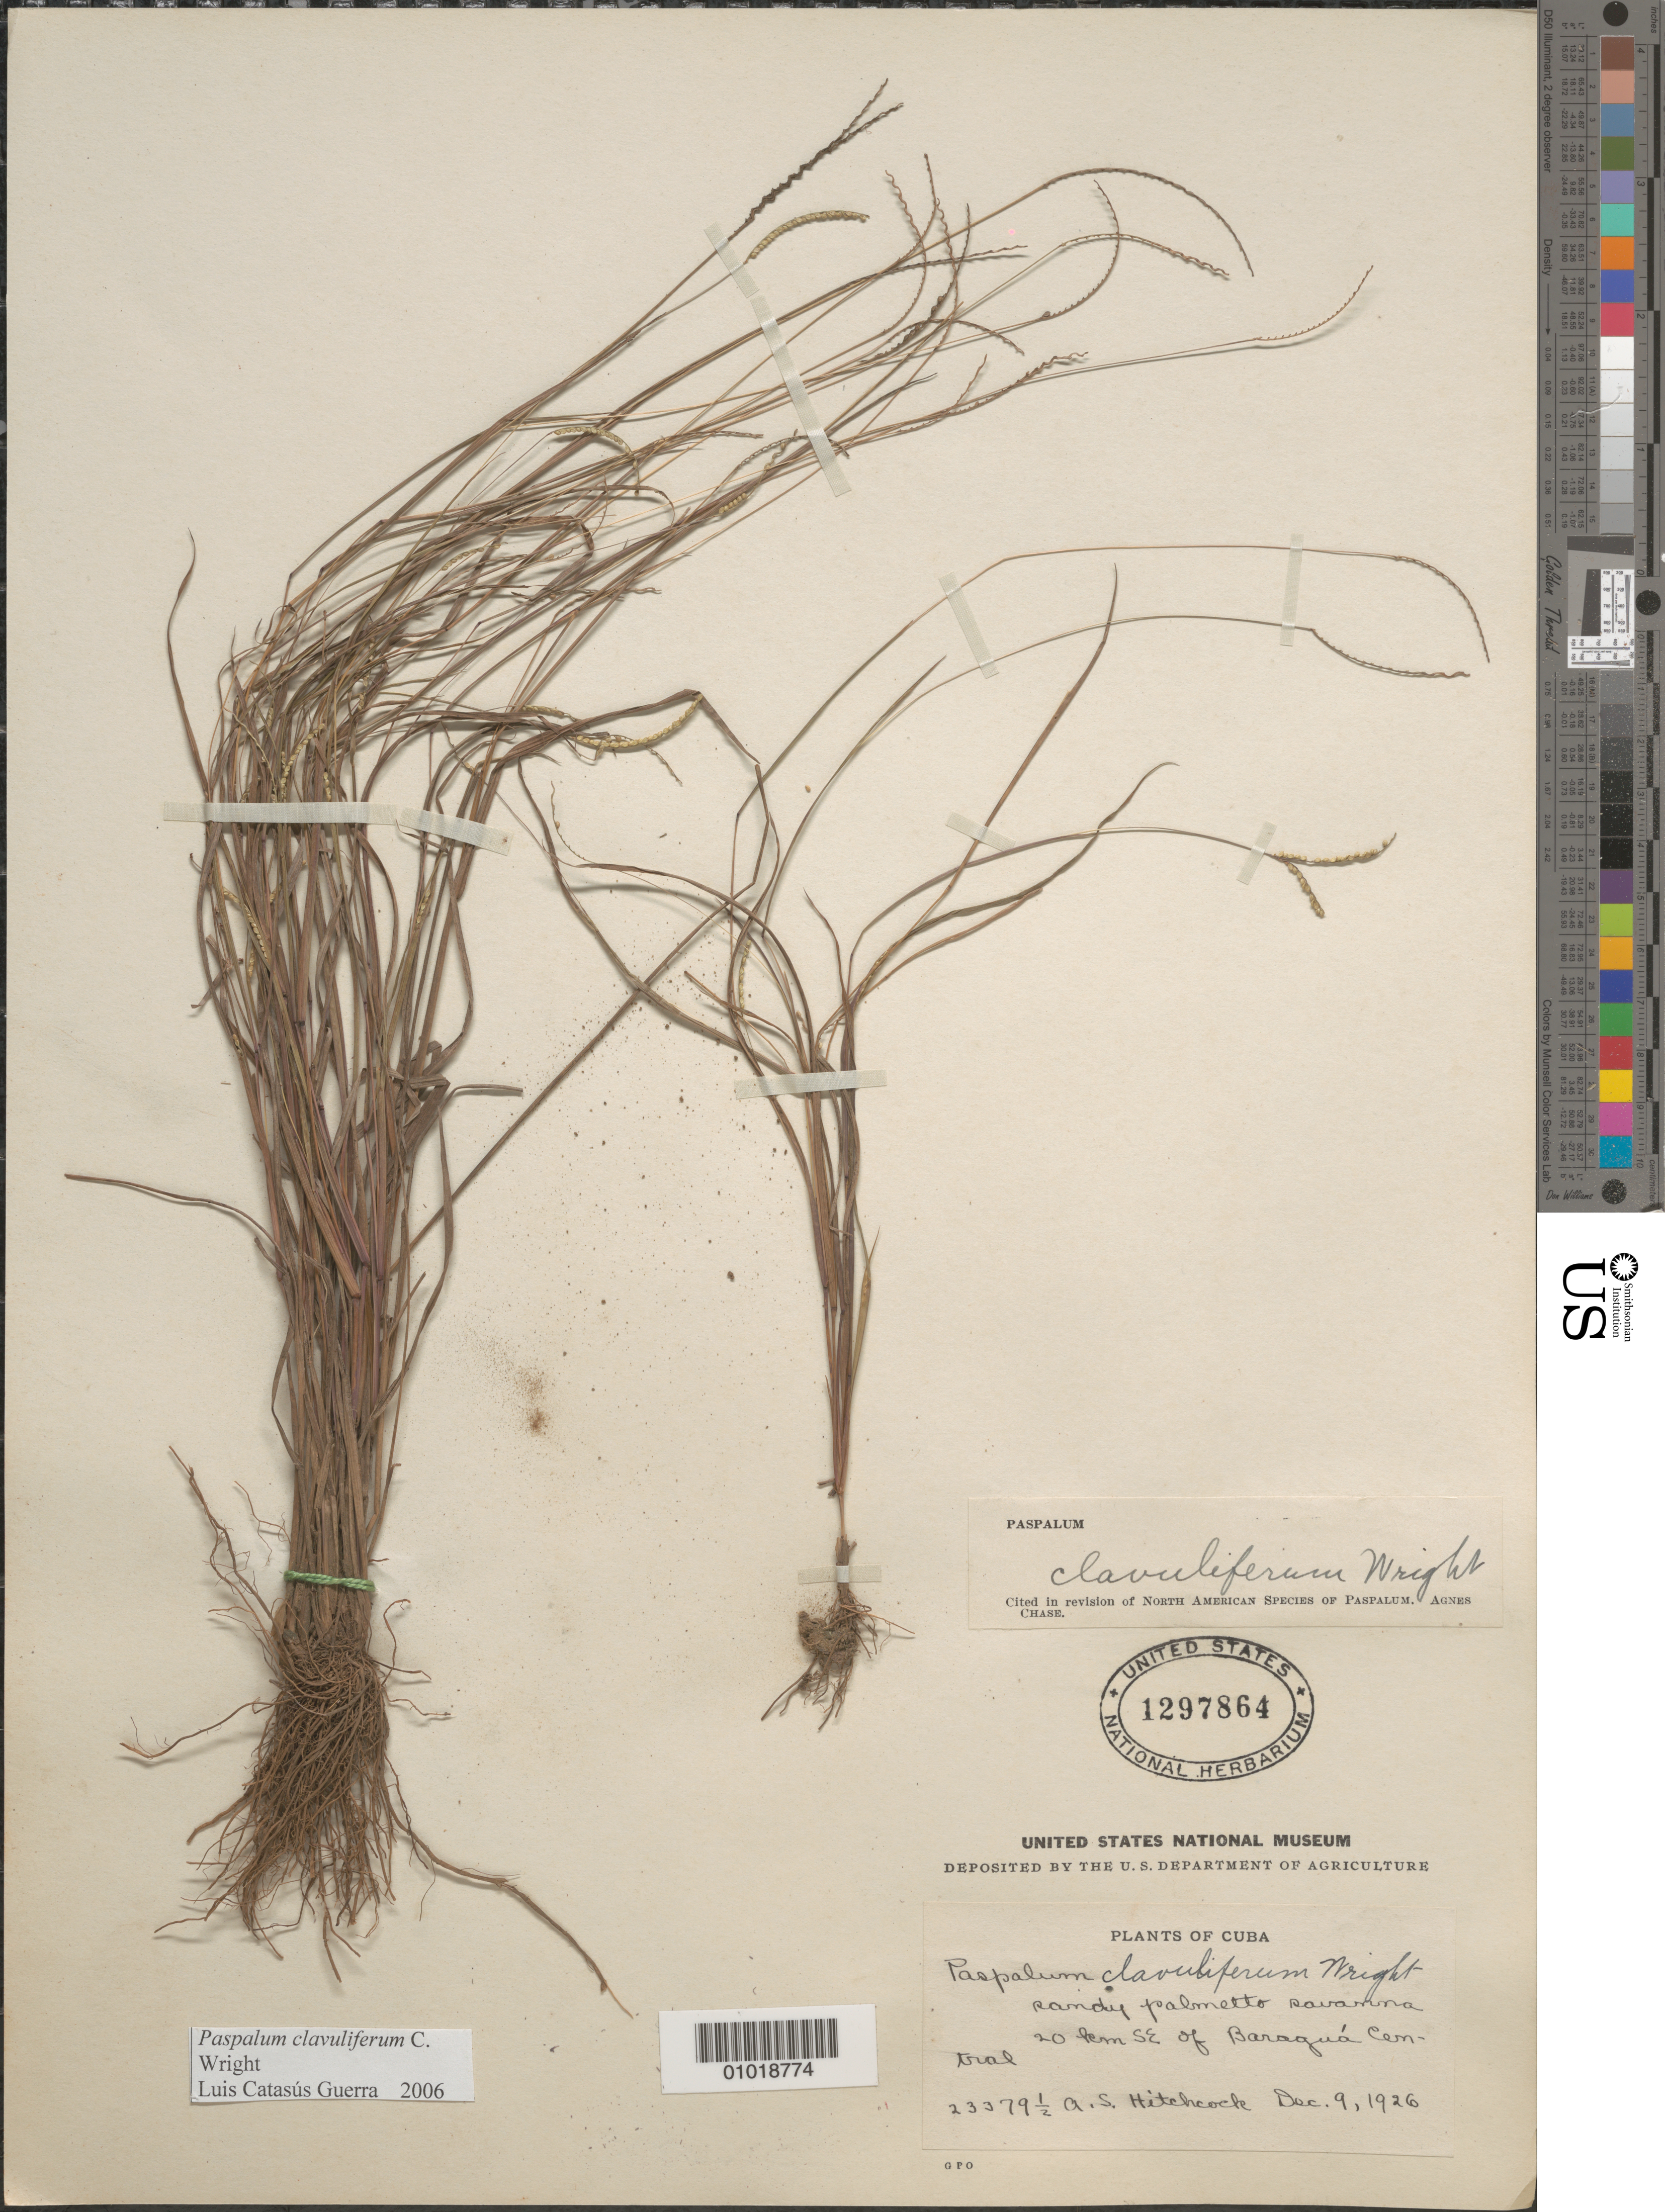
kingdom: Plantae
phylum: Tracheophyta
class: Liliopsida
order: Poales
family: Poaceae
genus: Paspalum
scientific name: Paspalum clavuliferum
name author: C. Wright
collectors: A. S. Hitchcock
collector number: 23379(1/2)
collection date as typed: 09 Dec 1926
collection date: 1926-12-09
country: Cuba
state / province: Ciego de Ávila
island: Cuba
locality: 20 km S of Baragua Central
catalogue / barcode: US 1297864